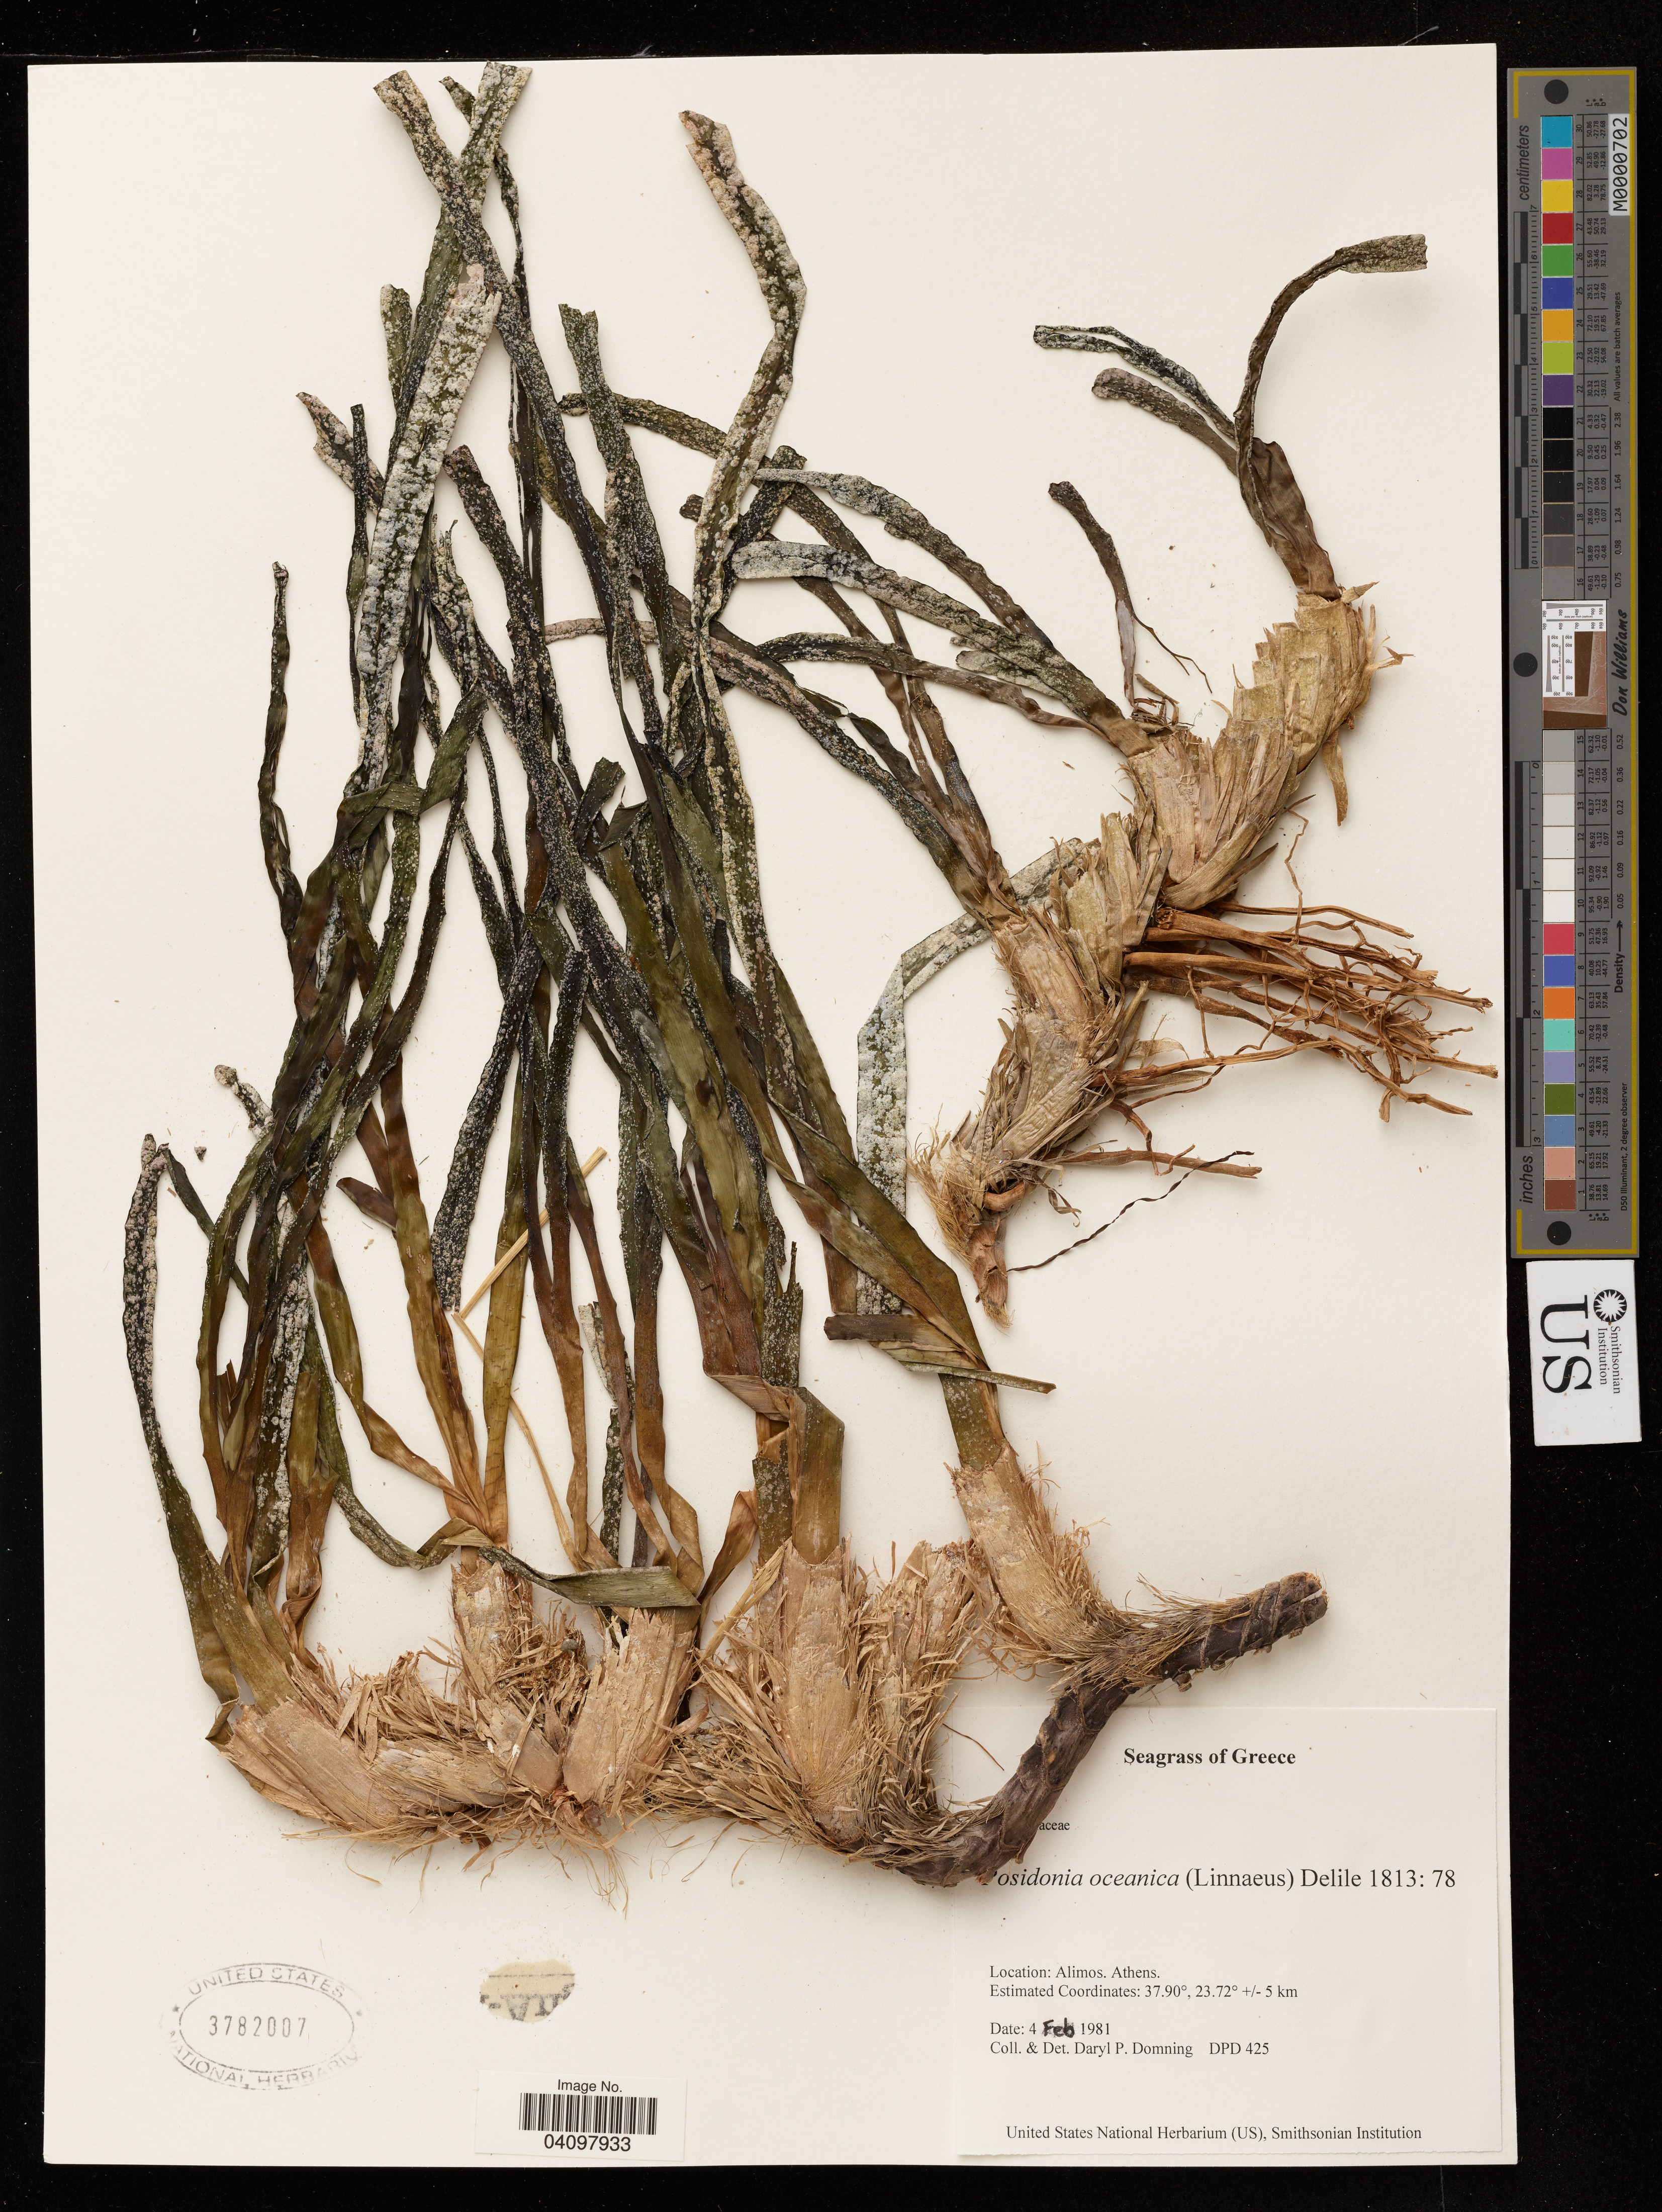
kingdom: Plantae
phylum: Tracheophyta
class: Liliopsida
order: Alismatales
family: Posidoniaceae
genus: Posidonia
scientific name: Posidonia oceanica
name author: (L.) Delile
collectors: D. Domning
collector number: DPD 425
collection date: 1981-02-04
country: Greece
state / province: Attica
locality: Alimos. Athens.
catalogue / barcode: US 3782007